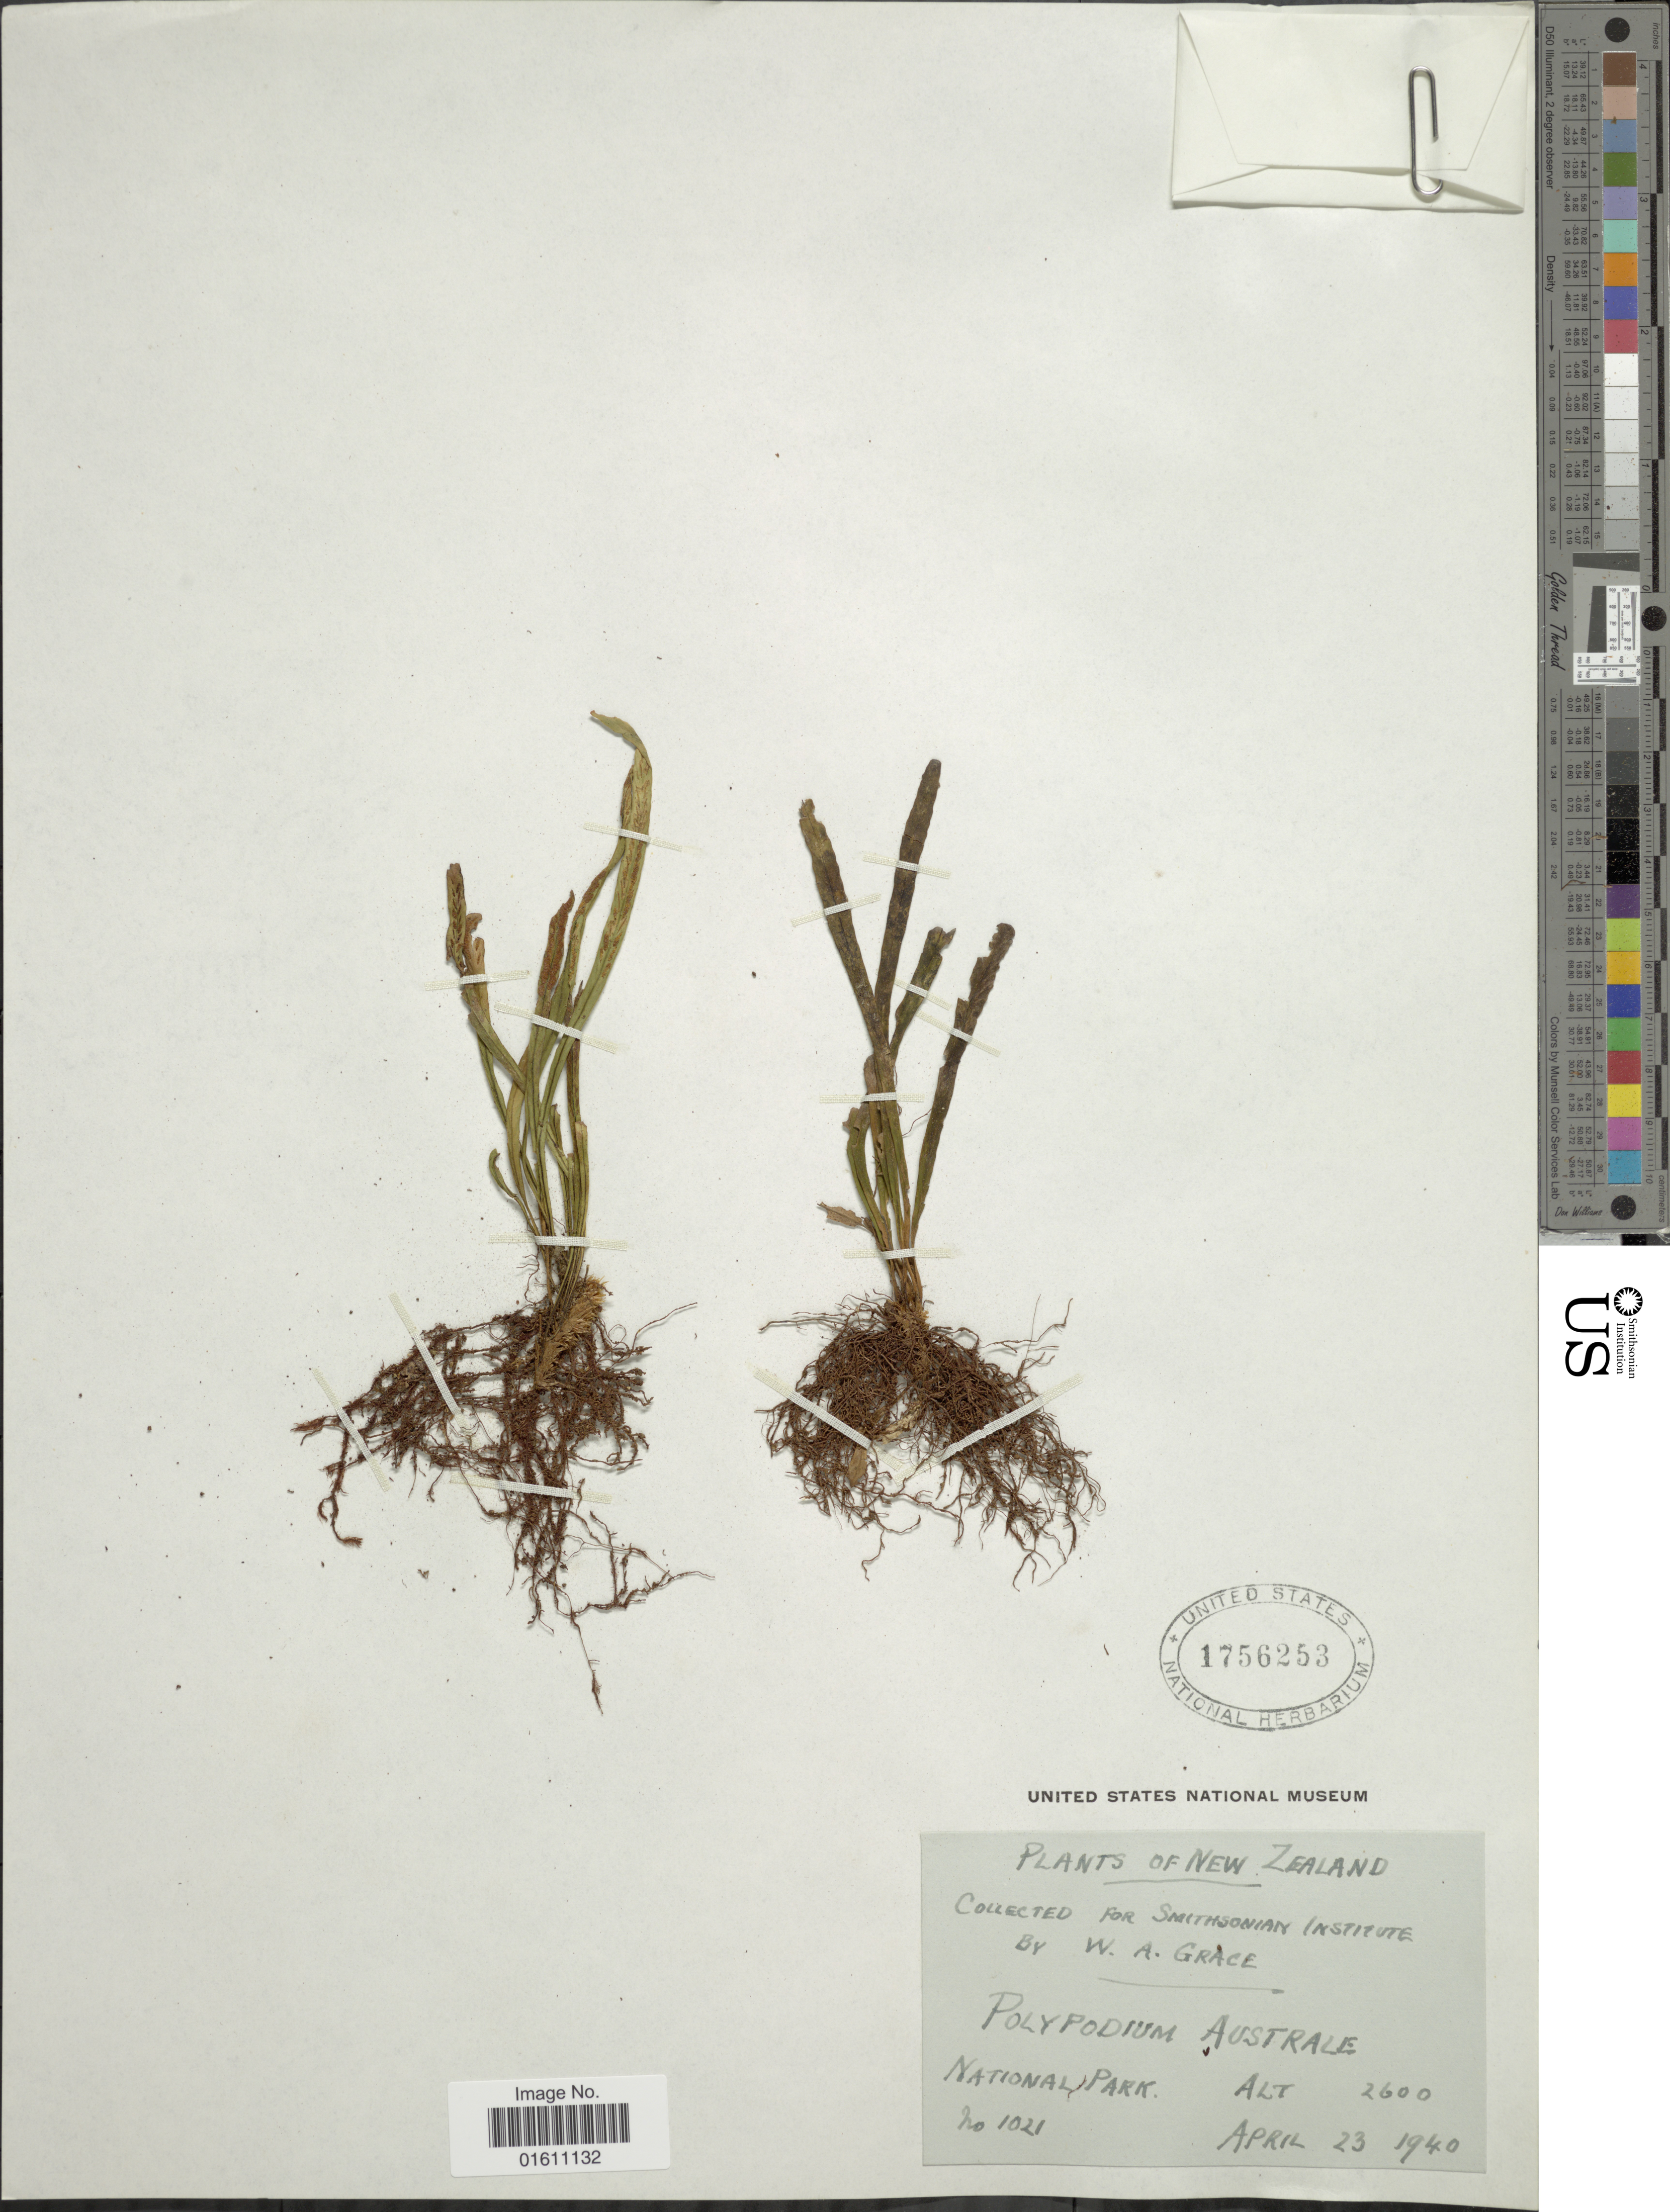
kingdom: Plantae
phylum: Tracheophyta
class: Polypodiopsida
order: Polypodiales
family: Polypodiaceae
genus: Notogrammitis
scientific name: Notogrammitis billardierei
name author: (Willd.) Parris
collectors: W. Grace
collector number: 1021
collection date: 1940-04-23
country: New Zealand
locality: New Zealand, National park.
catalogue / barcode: US 1756253